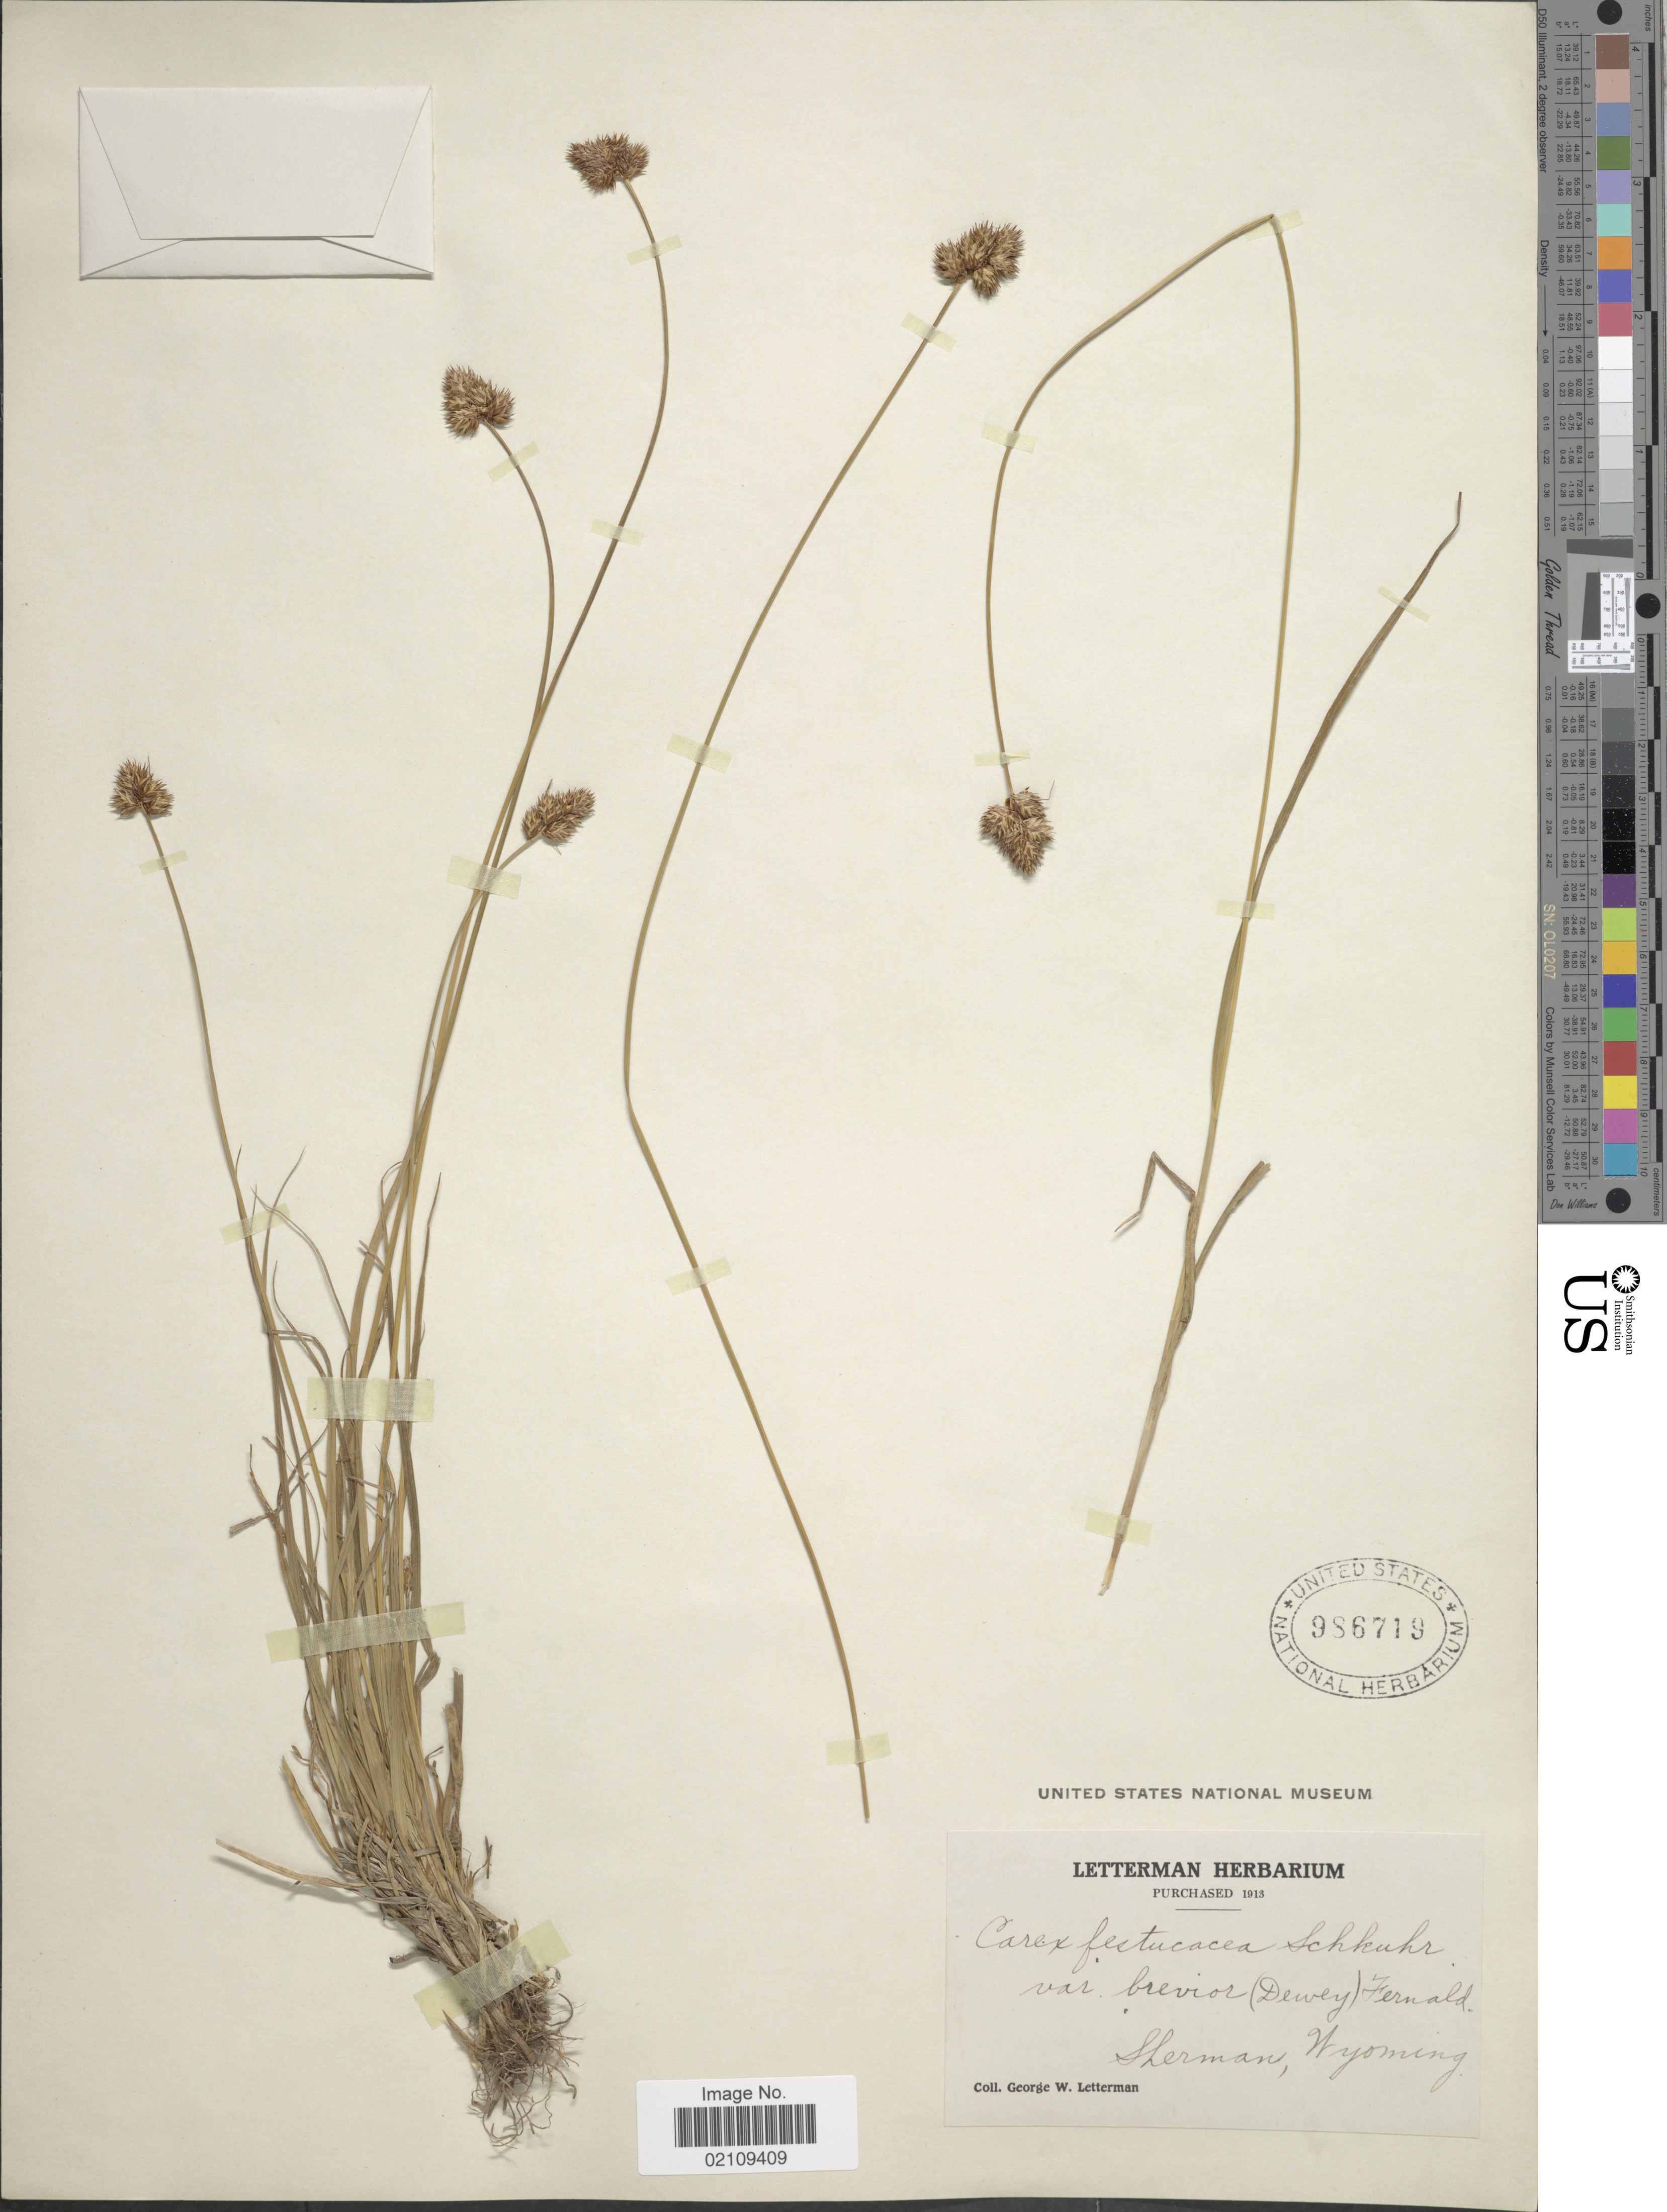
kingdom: Plantae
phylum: Tracheophyta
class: Liliopsida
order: Poales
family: Cyperaceae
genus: Carex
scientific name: Carex festucacea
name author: Willd.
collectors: G. W. Letterman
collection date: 1913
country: United States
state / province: Wyoming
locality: Sherman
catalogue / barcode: US 986719